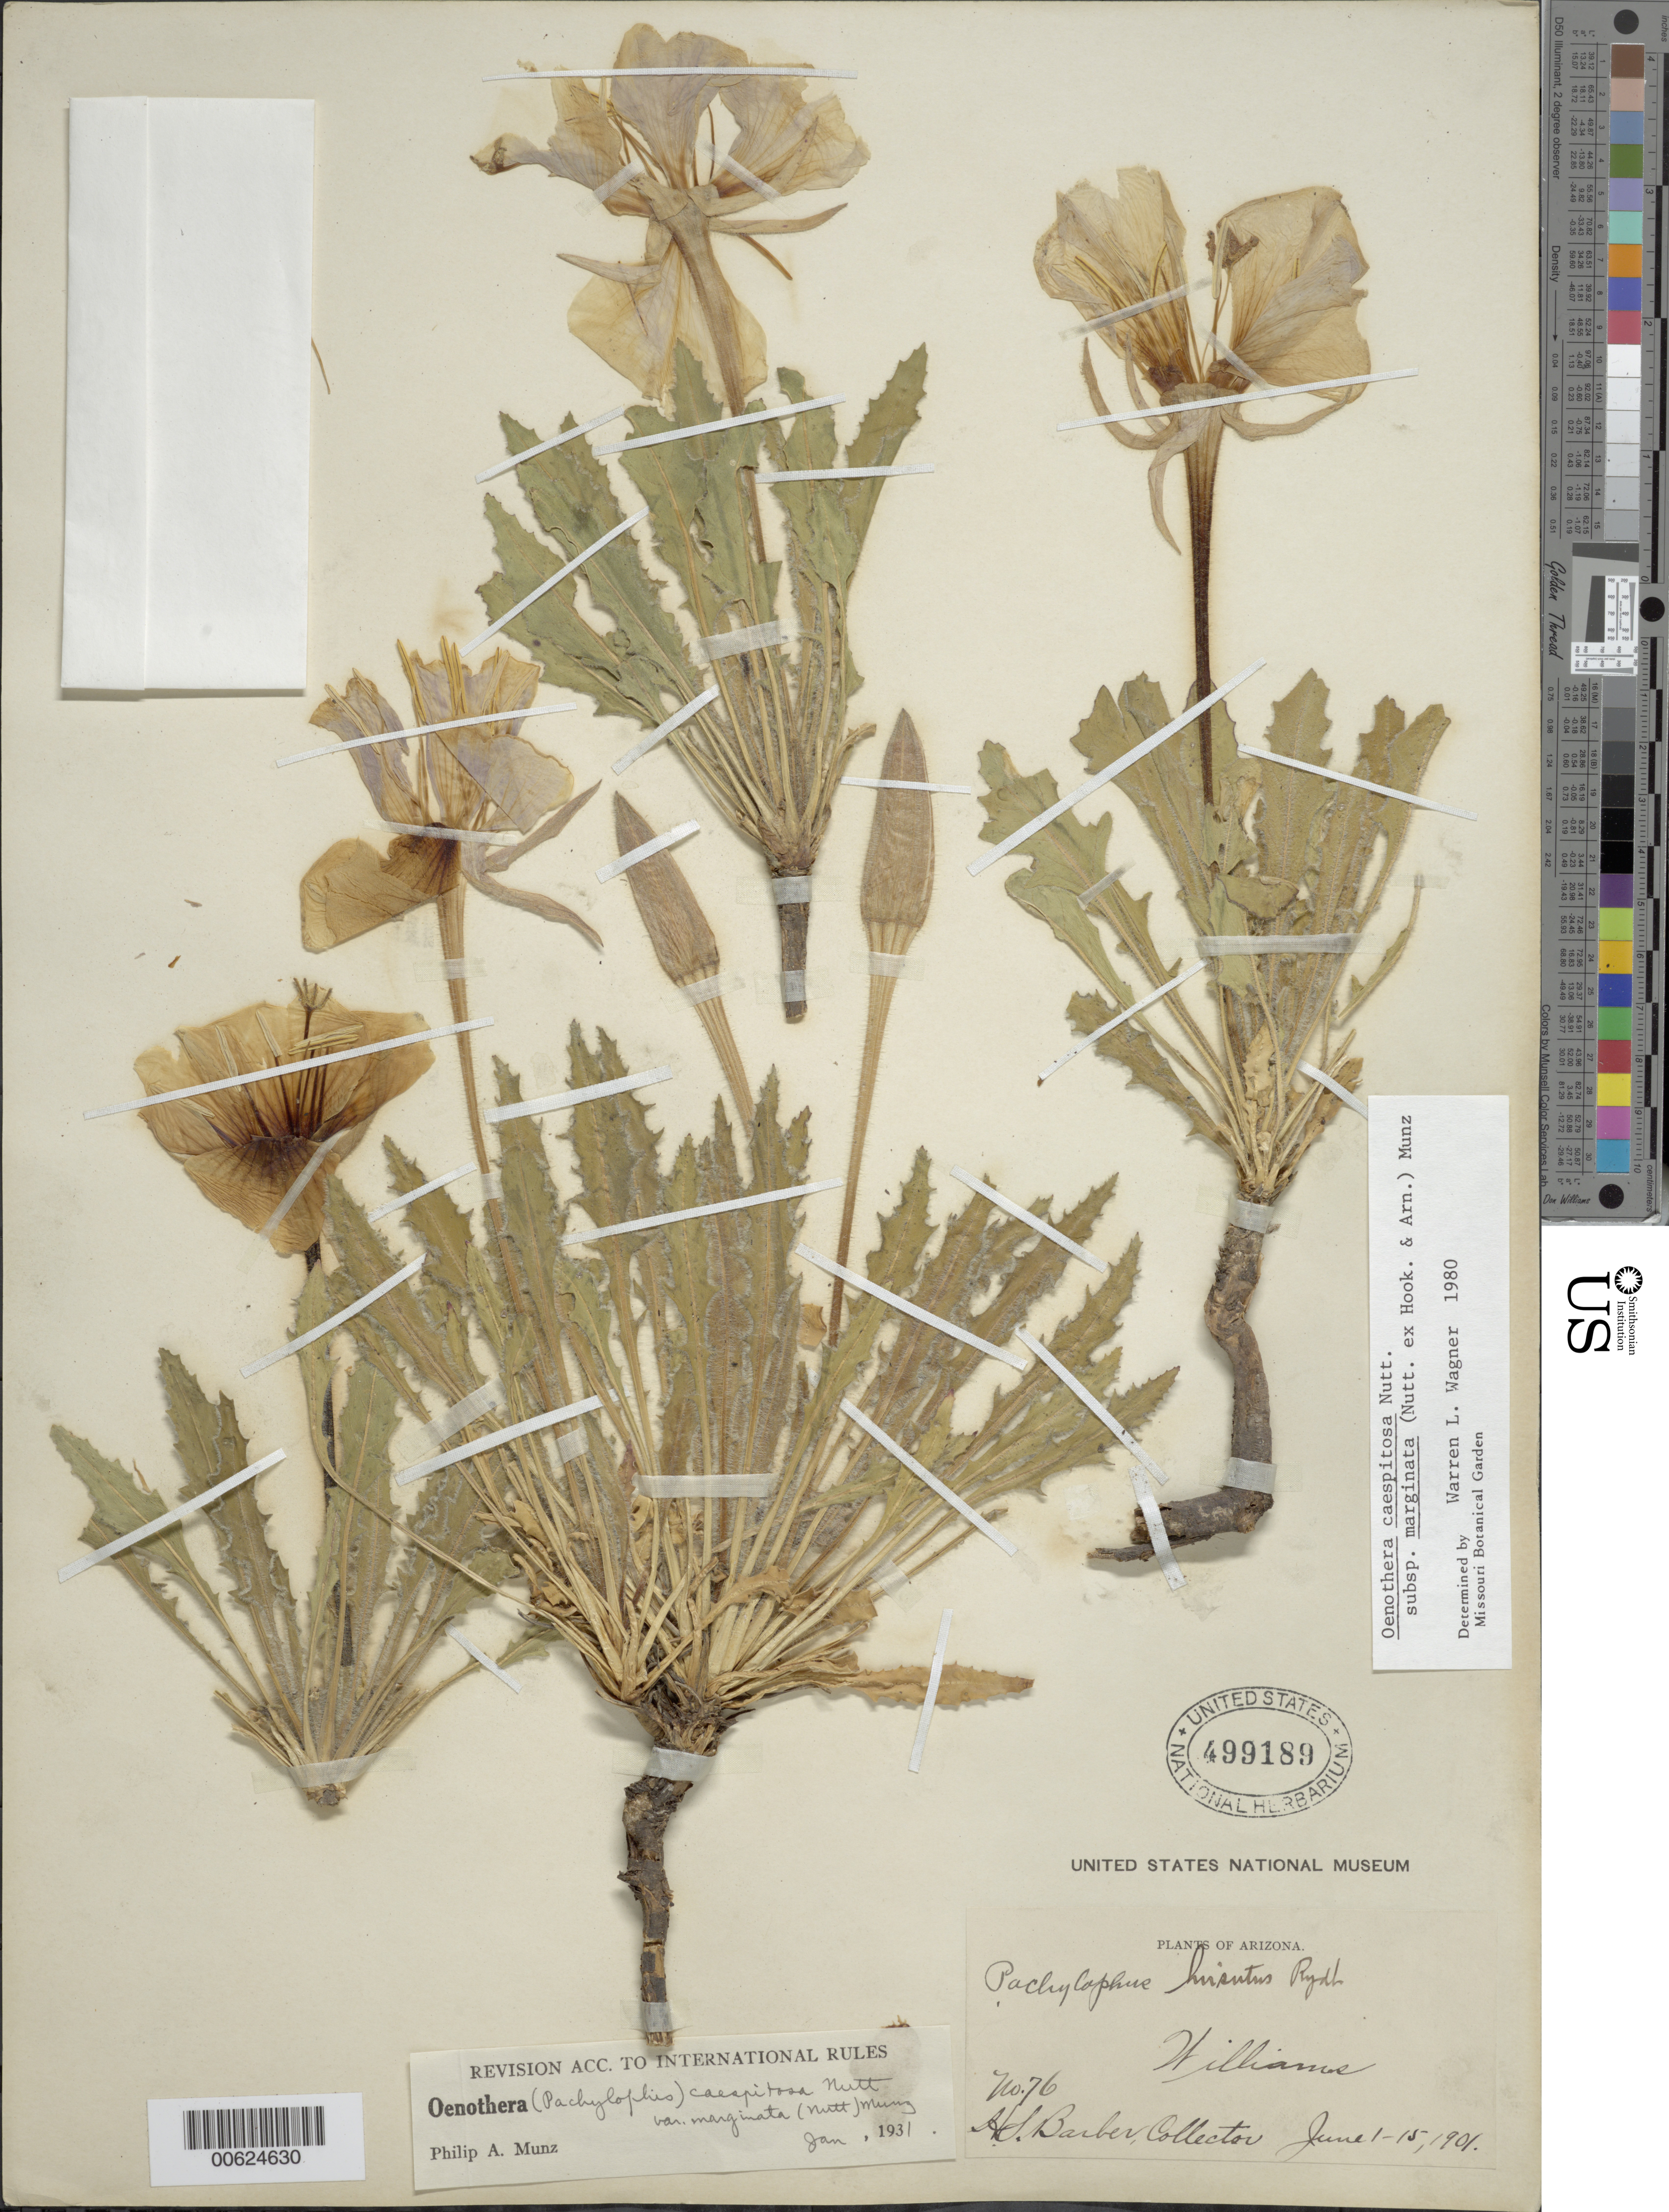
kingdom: Plantae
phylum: Tracheophyta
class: Magnoliopsida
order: Myrtales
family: Onagraceae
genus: Oenothera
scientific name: Oenothera cespitosa subsp. marginata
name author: (Nutt. ex Hook. & Arn.) Munz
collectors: H. Barber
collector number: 76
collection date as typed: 01 Jun 1901 to 15 Jun 1901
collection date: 1901-06-01/1901-06-15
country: United States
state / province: Arizona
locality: Williams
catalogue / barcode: US 499189